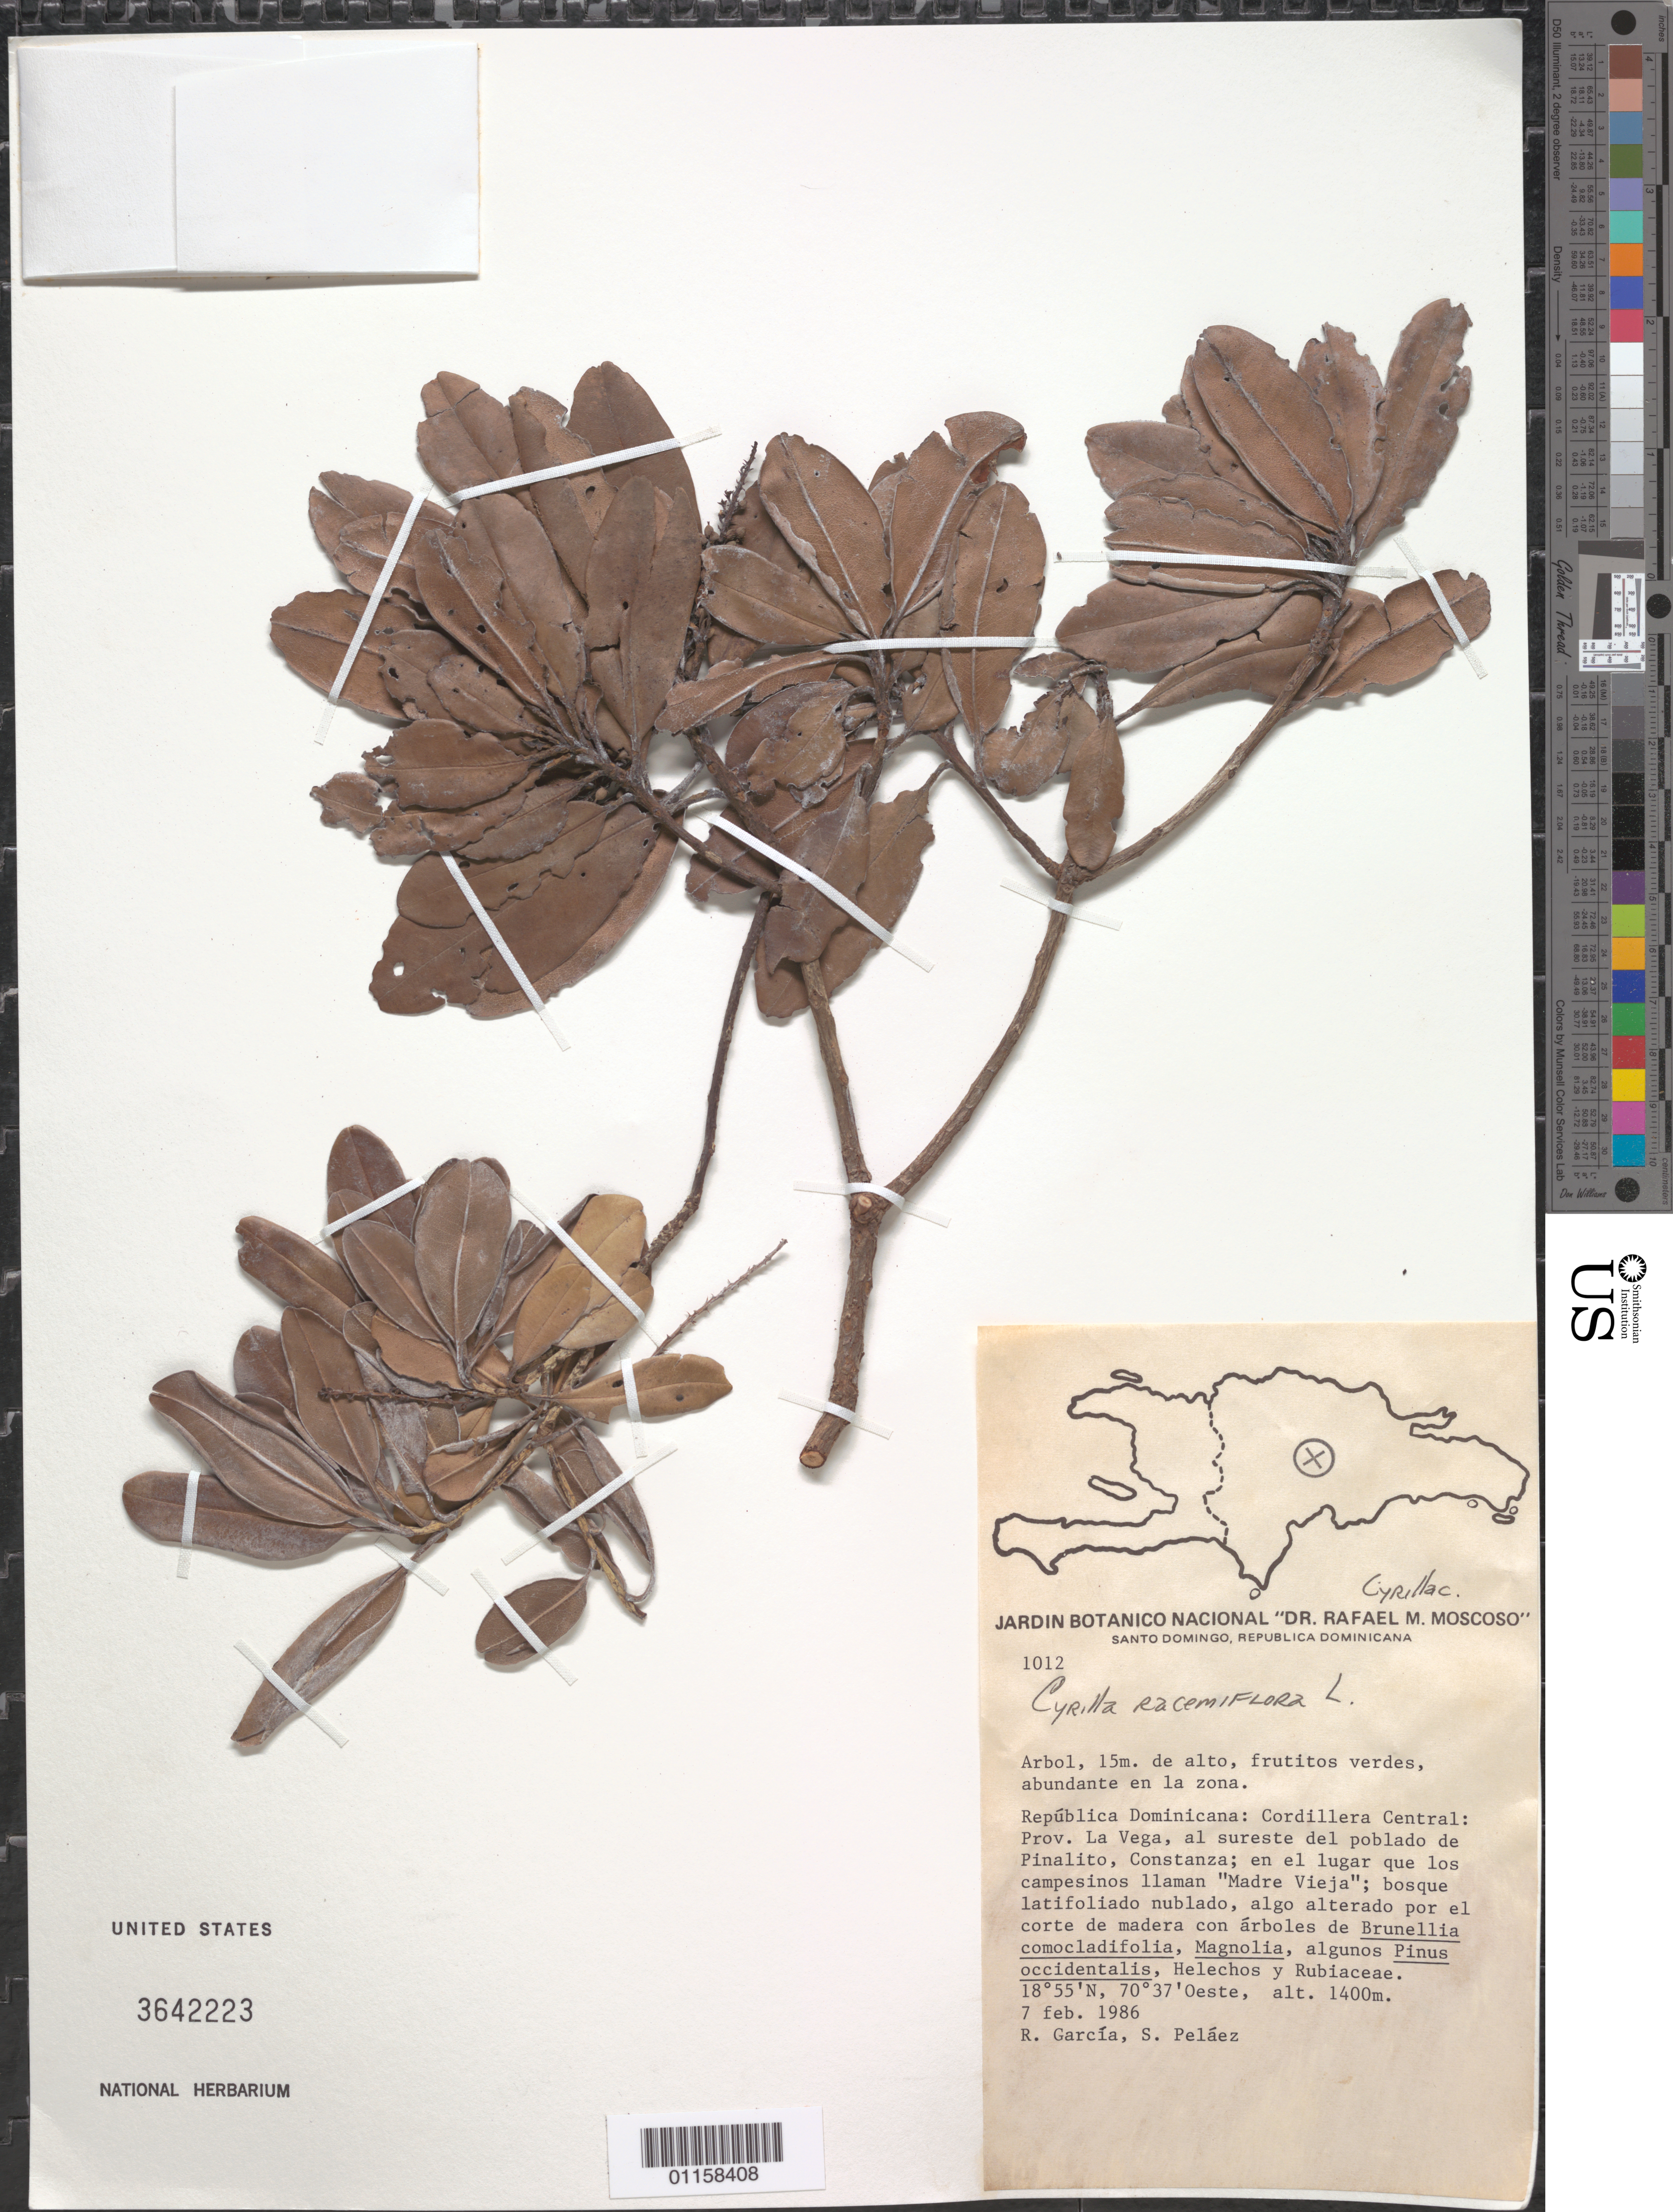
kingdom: Plantae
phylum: Tracheophyta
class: Magnoliopsida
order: Ericales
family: Cyrillaceae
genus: Cyrilla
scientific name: Cyrilla racemiflora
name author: L.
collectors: R. García & S. Pelaez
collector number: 1012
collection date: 1986-02-07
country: Dominican Republic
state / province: La Vega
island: Hispaniola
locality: Cordillera Central, al sureste del poblado de Pinalito, Constanza, en el lugar que los campesinos llaman "Madre Vieja".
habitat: Bosque latifoliado nublado, algo alterado por el corte de madera con árboles de Brunellia comocladifolia, Magnolia, algunos Pinus occidentalis, Helechos y Rubiaceae.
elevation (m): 1400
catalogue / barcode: US 3642223